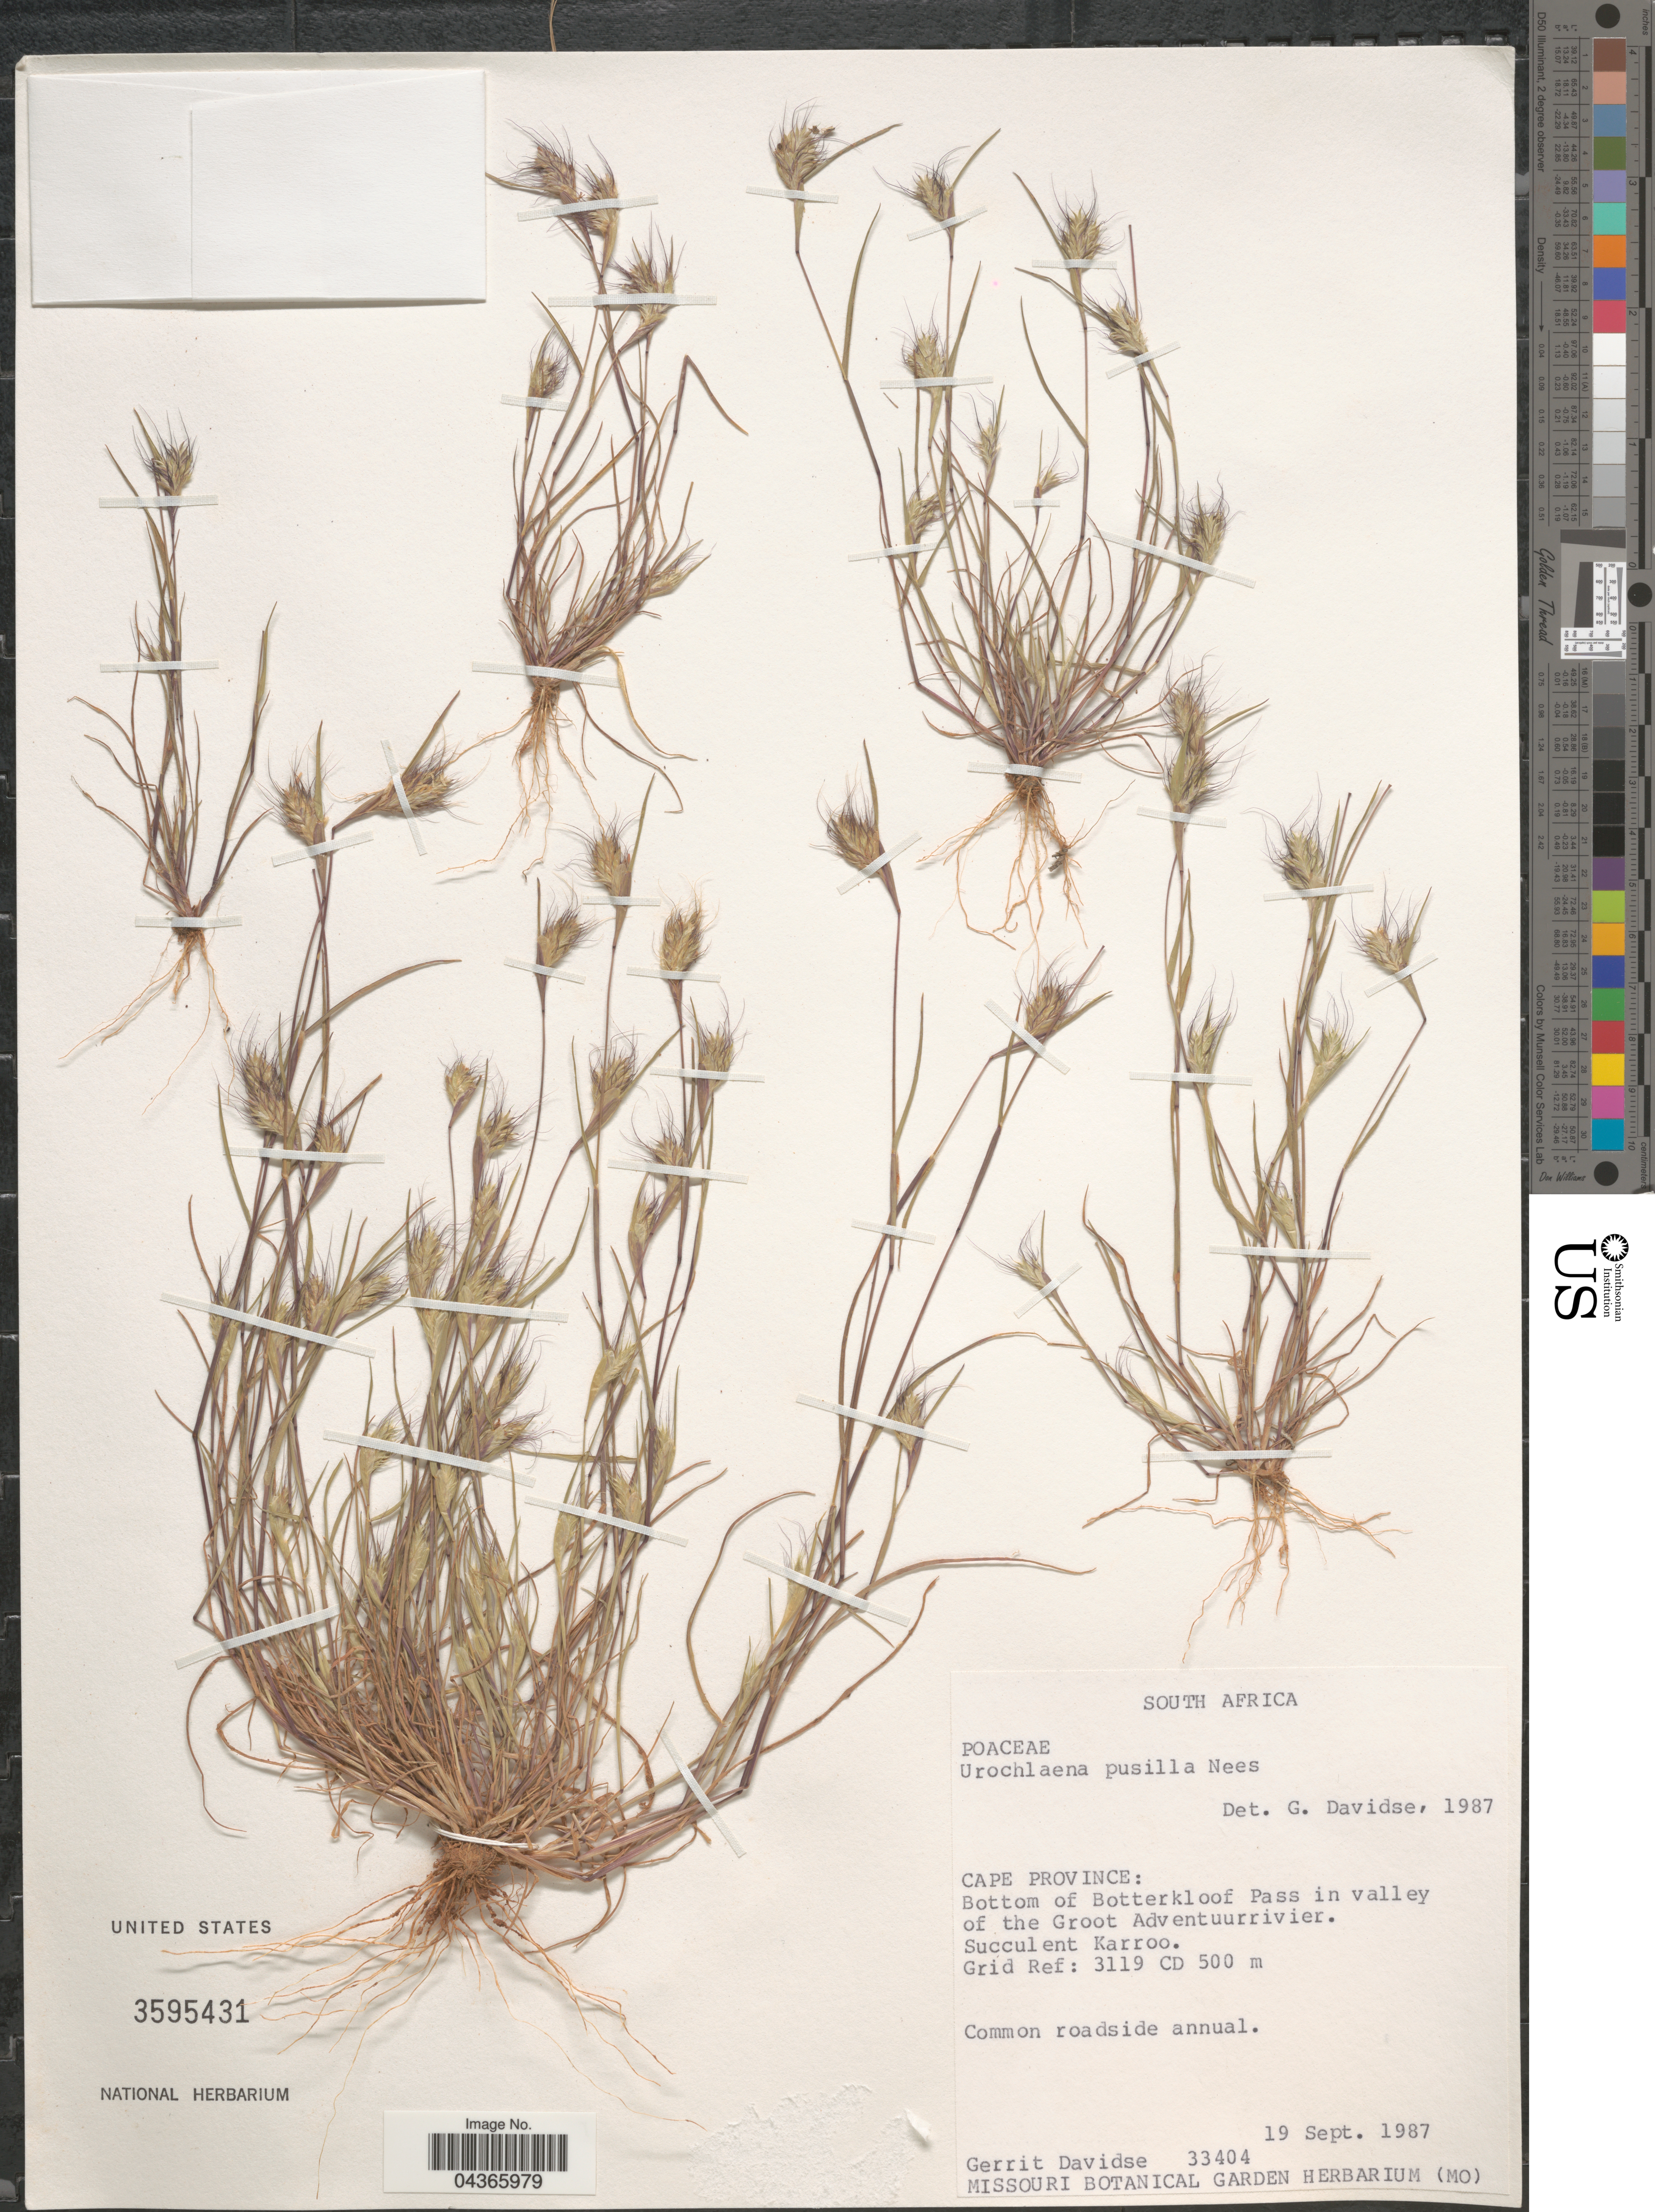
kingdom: Plantae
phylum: Tracheophyta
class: Liliopsida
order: Poales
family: Poaceae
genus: Tribolium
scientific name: Tribolium pusillum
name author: (Nees) H.P. Linder & Davidse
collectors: G. Davidse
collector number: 33404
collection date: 1987-09-19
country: South Africa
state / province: Northern Cape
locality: Bottom of Botterkloof Pass in valley of the Groot Adventuurrivier. Succulent Karroo. Grid Ref: 3119 CD.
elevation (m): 500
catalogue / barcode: US 3595431